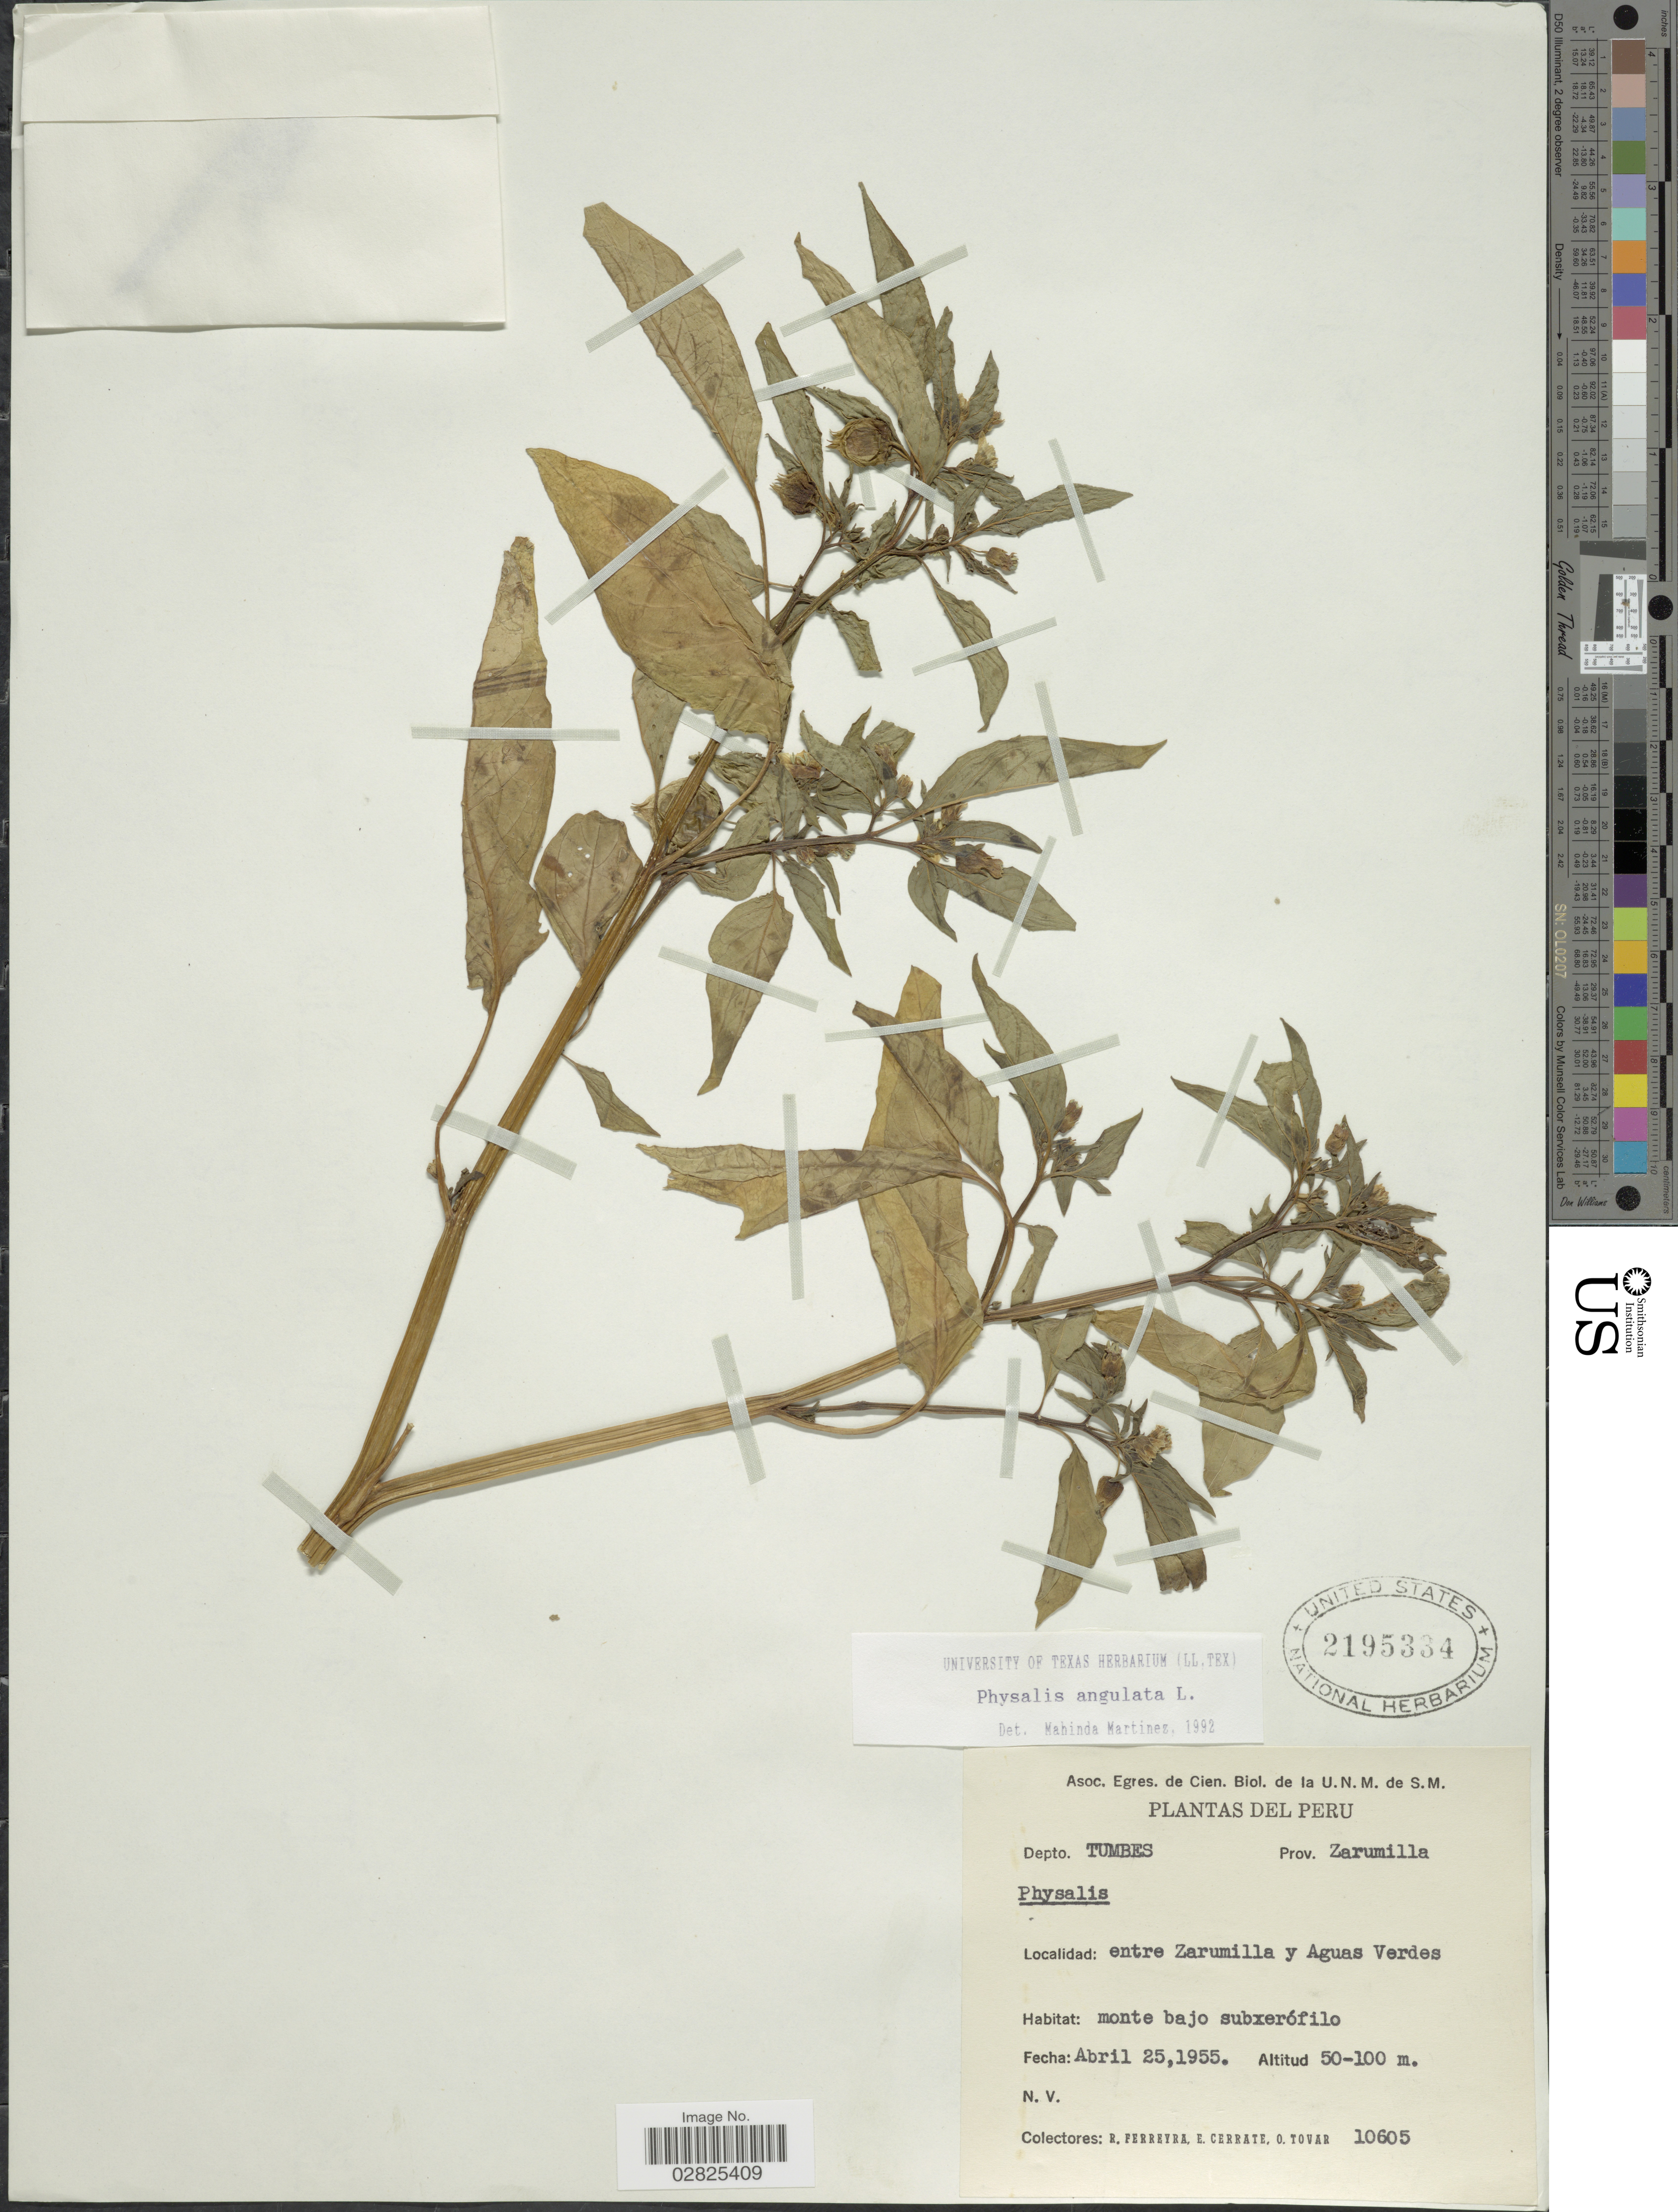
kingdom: Plantae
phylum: Tracheophyta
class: Magnoliopsida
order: Solanales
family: Solanaceae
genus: Physalis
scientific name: Physalis angulata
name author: L.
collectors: R. A. Ferreyra, E. Cerrate & Ó. Tovar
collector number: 10605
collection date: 1955-04-25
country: Peru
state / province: Tumbes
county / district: Zarumilla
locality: Depto. Tumbes, Prov. Zarumilla, entre Zarumilla y Aguas Verdes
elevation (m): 50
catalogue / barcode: US 2195334